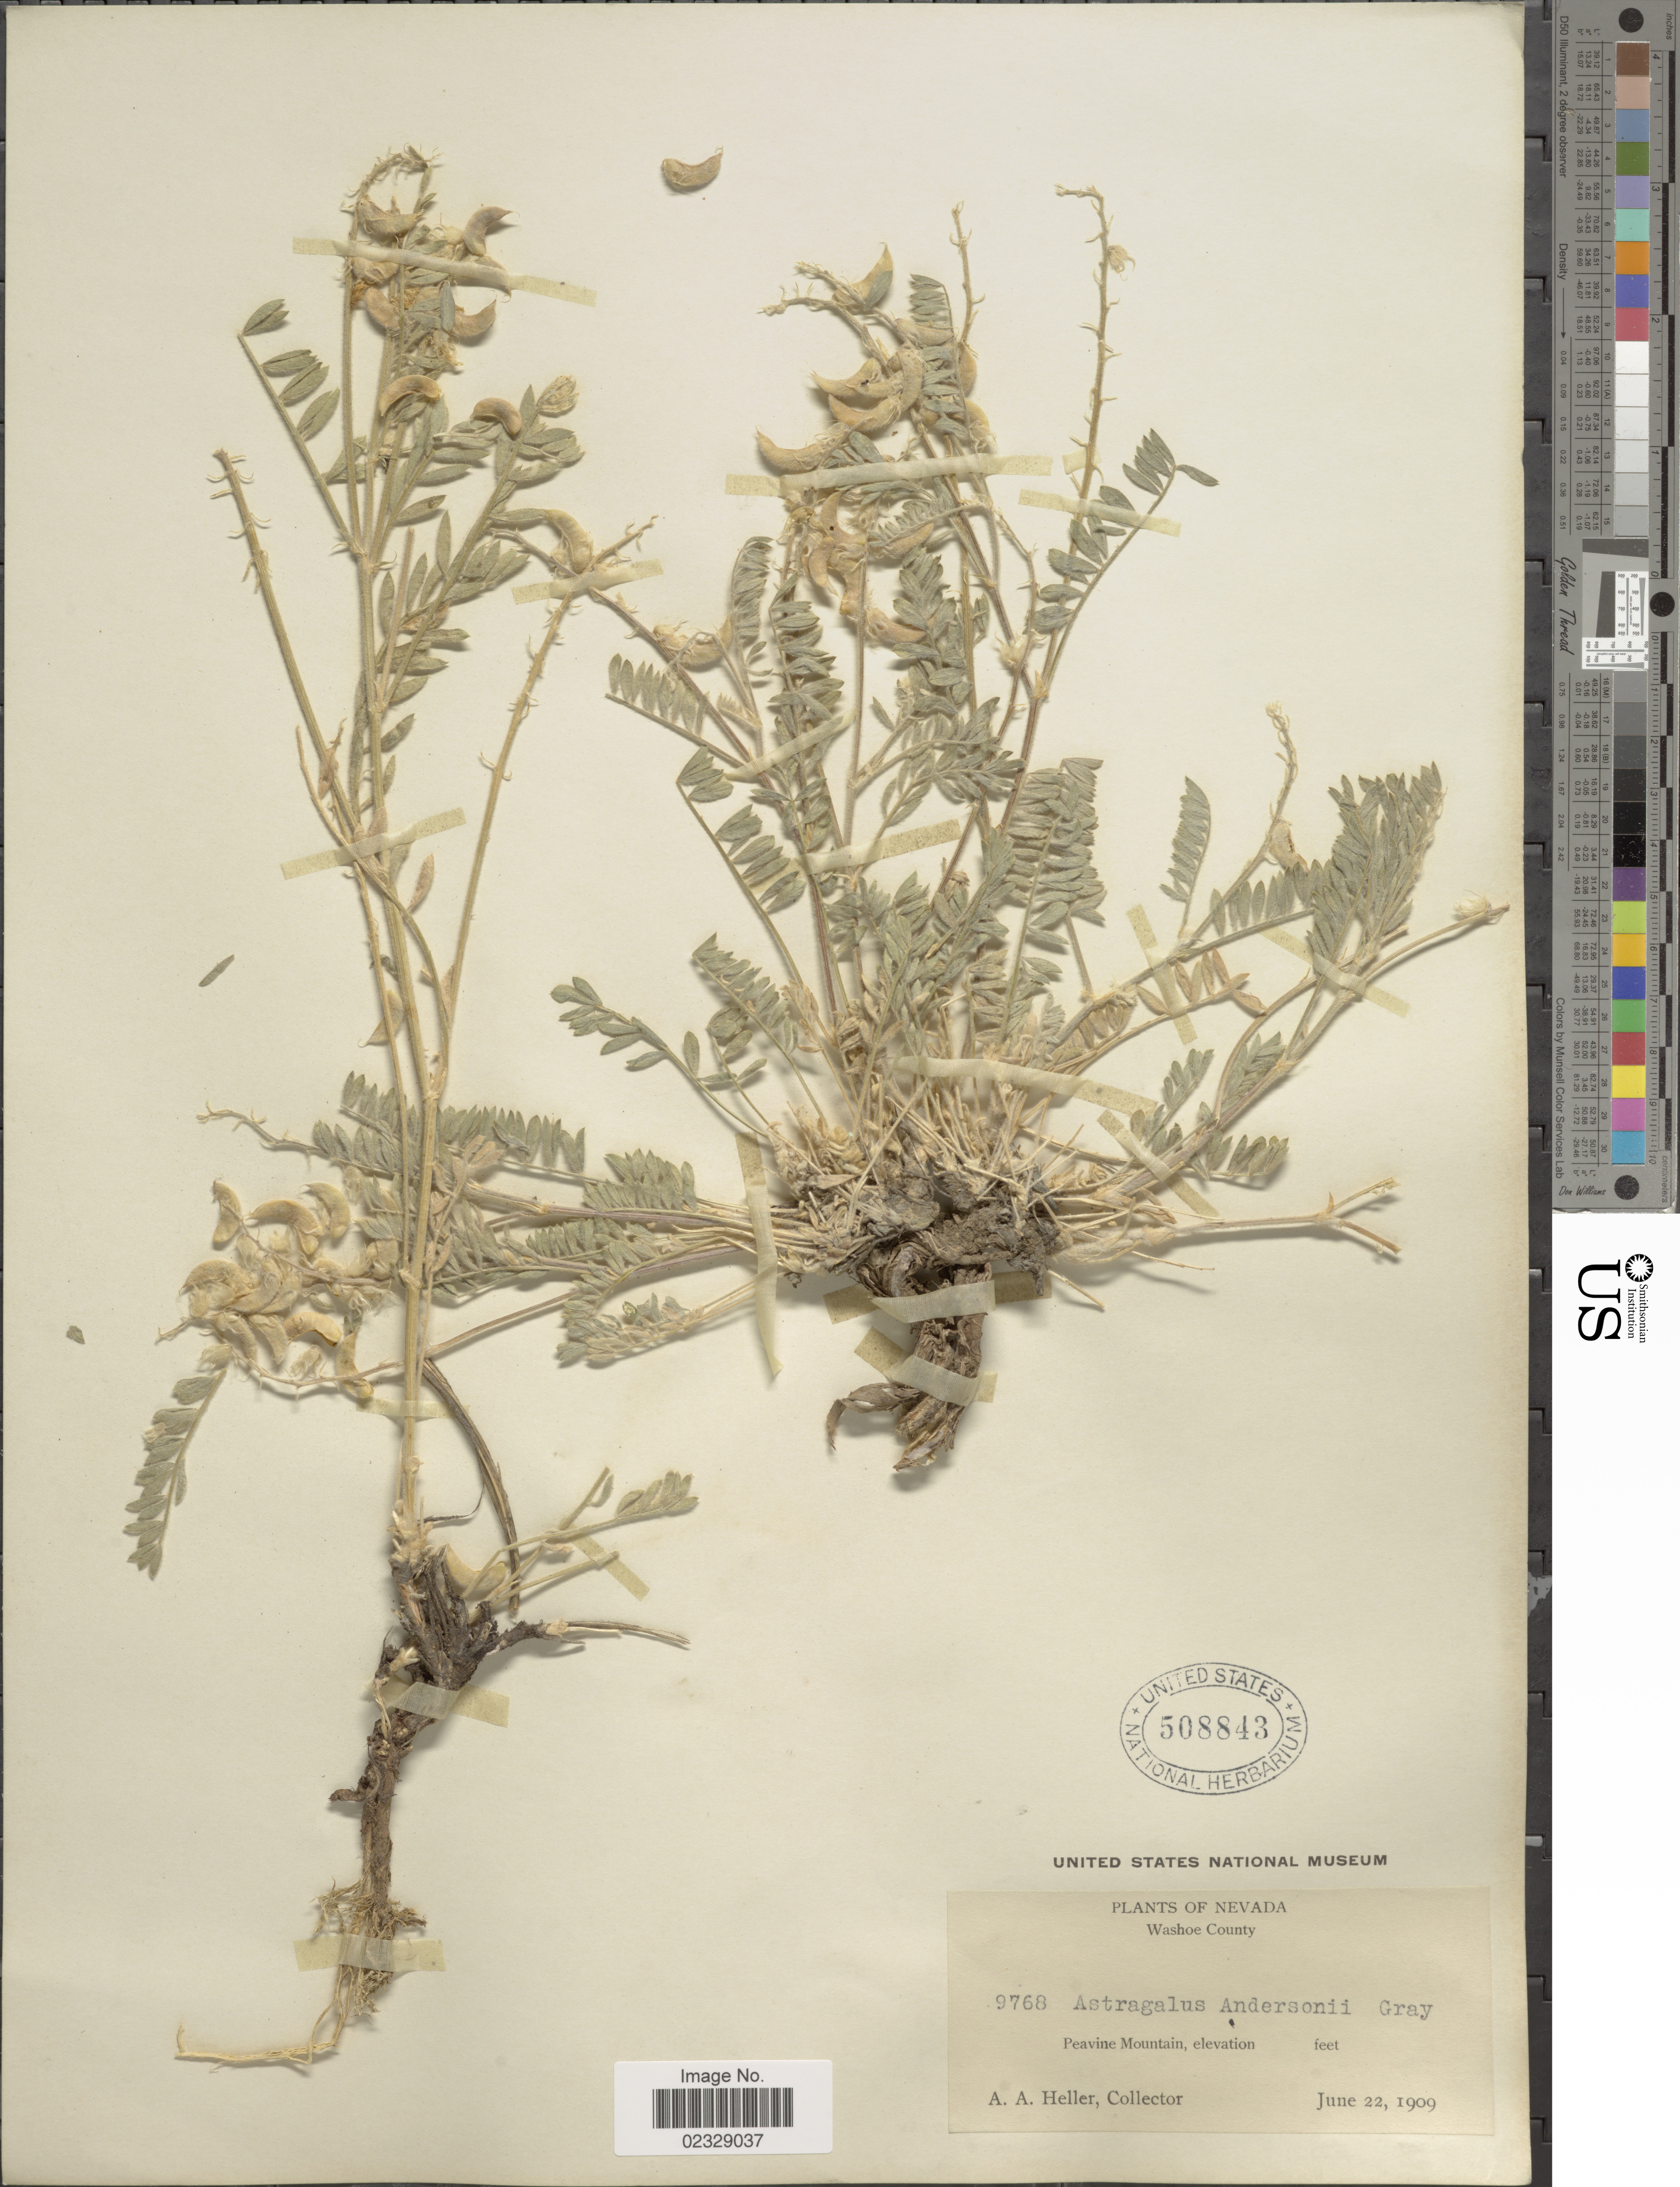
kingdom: Plantae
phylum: Tracheophyta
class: Magnoliopsida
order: Fabales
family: Fabaceae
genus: Astragalus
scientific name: Astragalus andersonii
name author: A. Gray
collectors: A. A. Heller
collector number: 9768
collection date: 1909-06-22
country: United States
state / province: Nevada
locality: Washoe County, Peavine Mountains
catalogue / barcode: US 508843